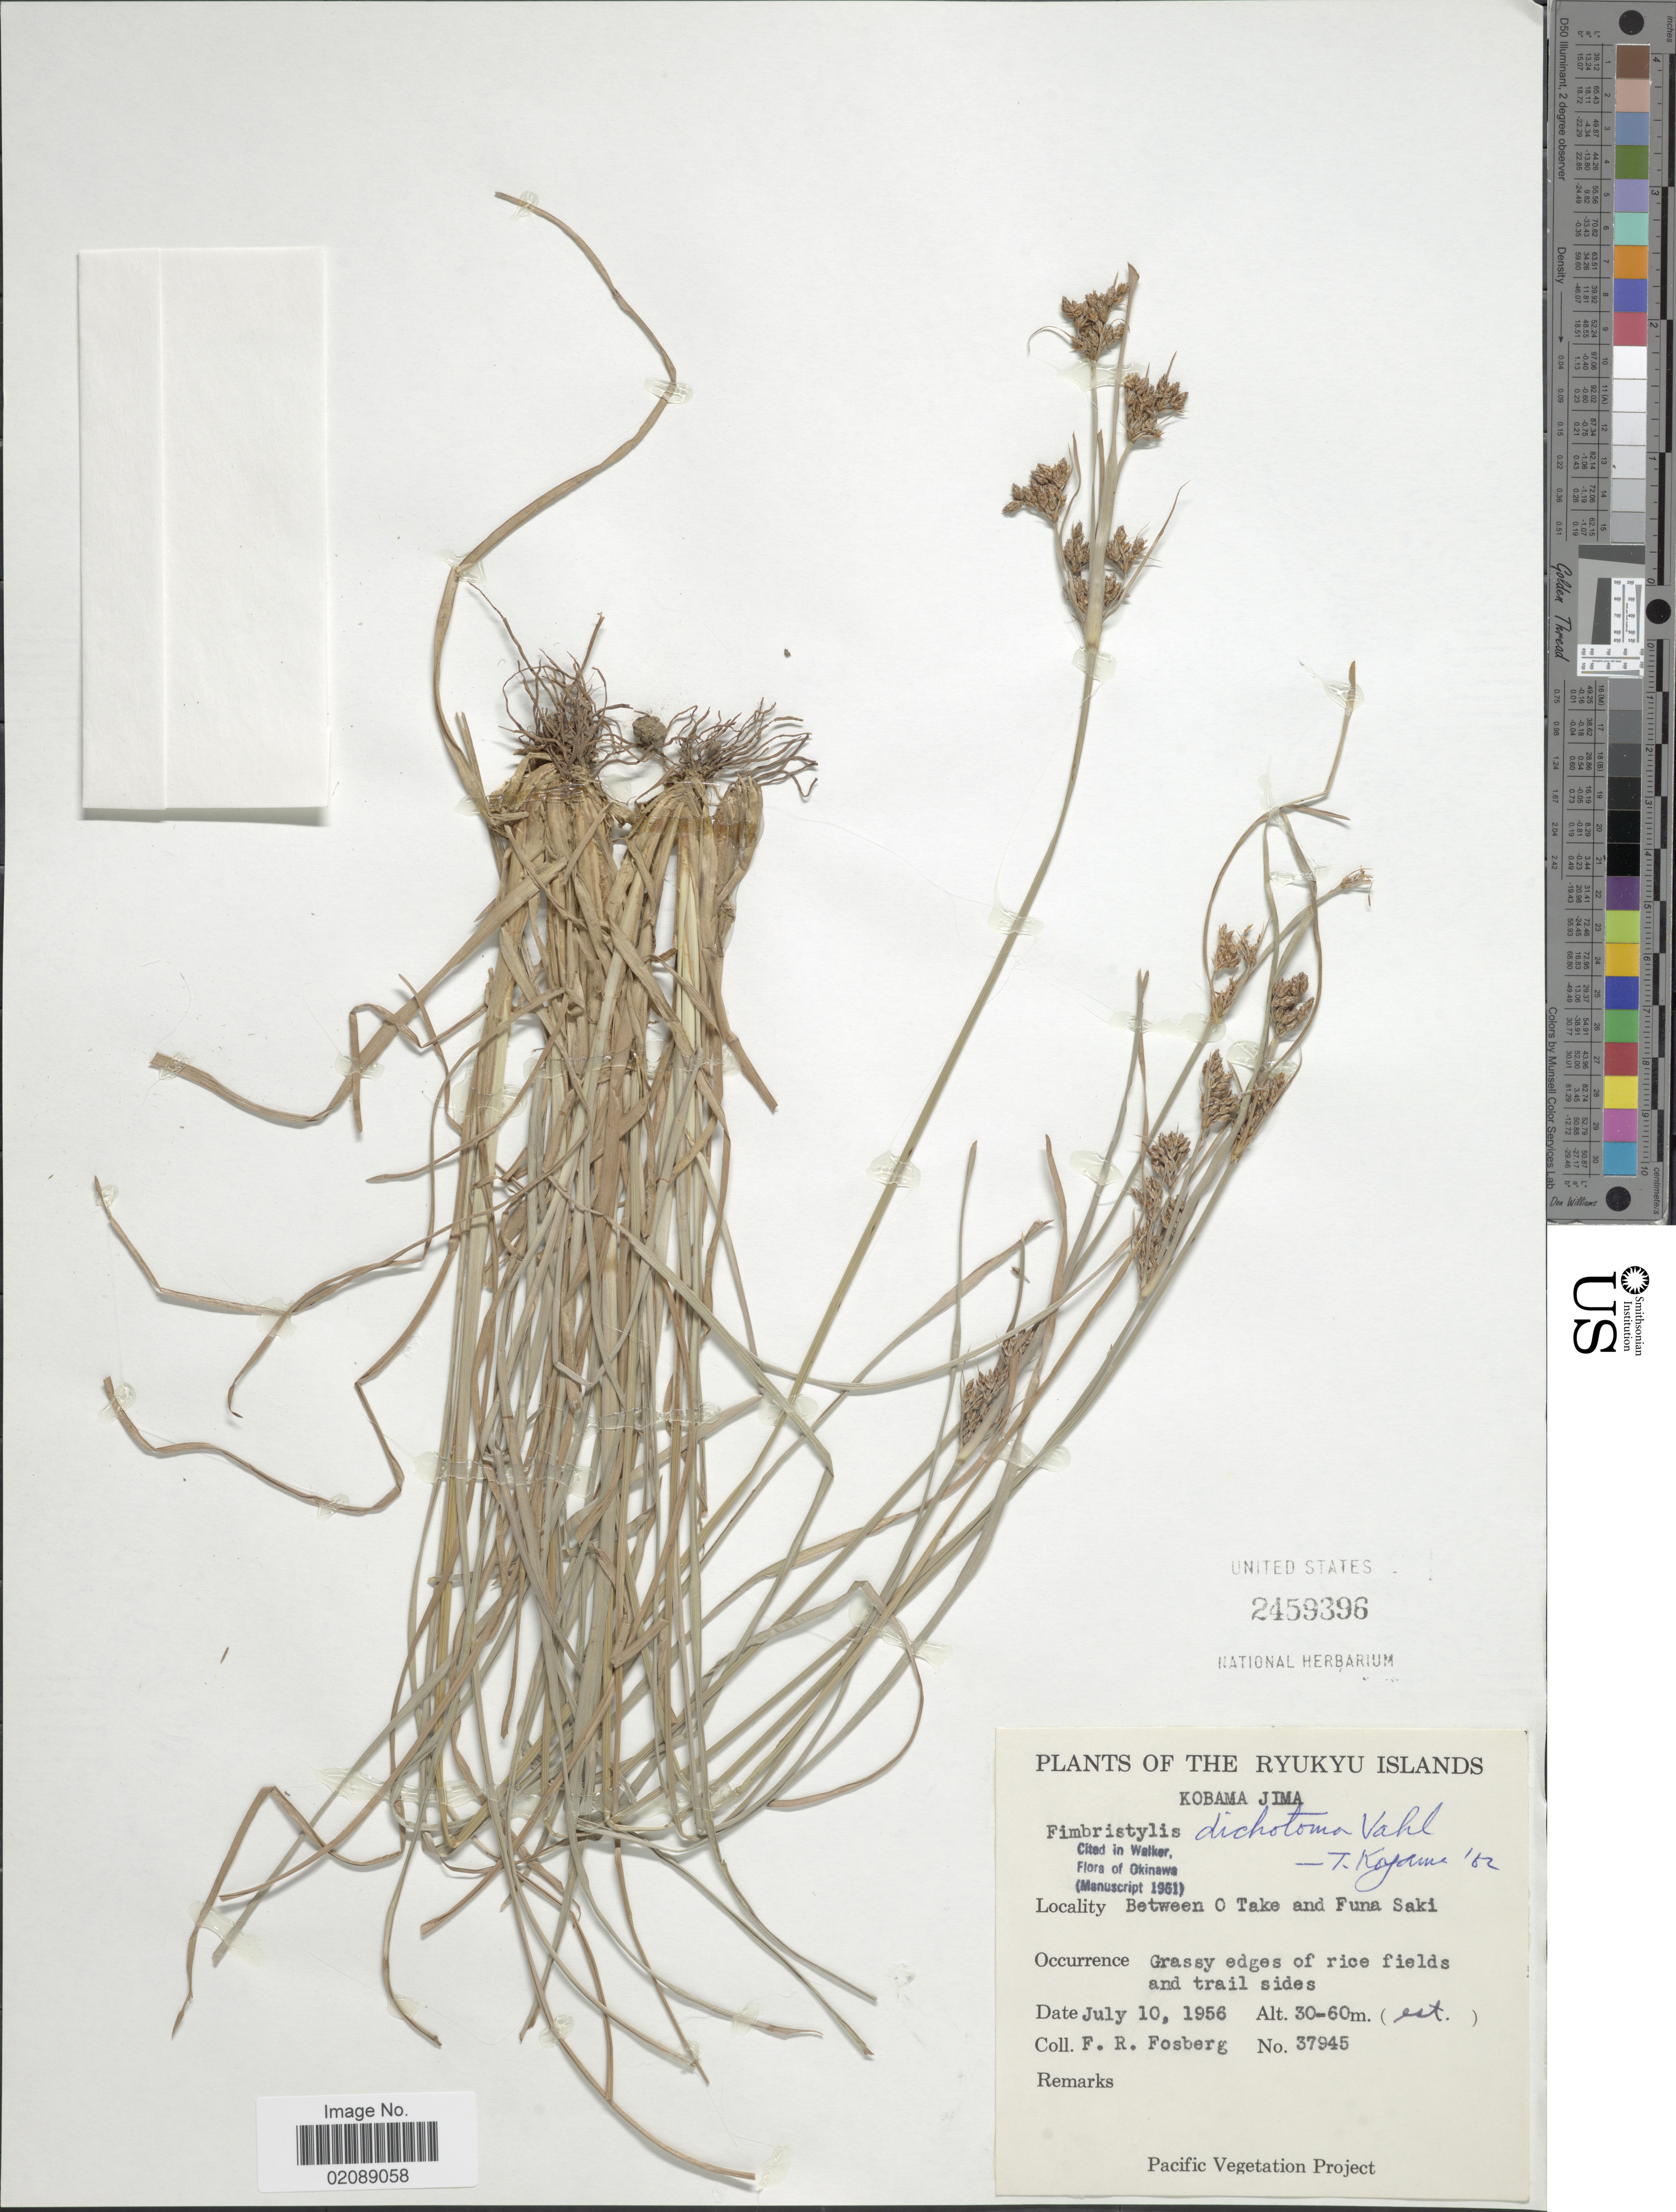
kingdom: Plantae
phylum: Tracheophyta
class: Liliopsida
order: Poales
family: Cyperaceae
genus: Fimbristylis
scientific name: Fimbristylis dichotoma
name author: (L.) Vahl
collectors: F. R. Fosberg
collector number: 37945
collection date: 1956-07-10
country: Japan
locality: The Ryukyu Islands, Kobama Jima, Between O Take and Funa Saki, Grassy edges of rice fields and trail sides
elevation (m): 30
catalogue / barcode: US 2459396